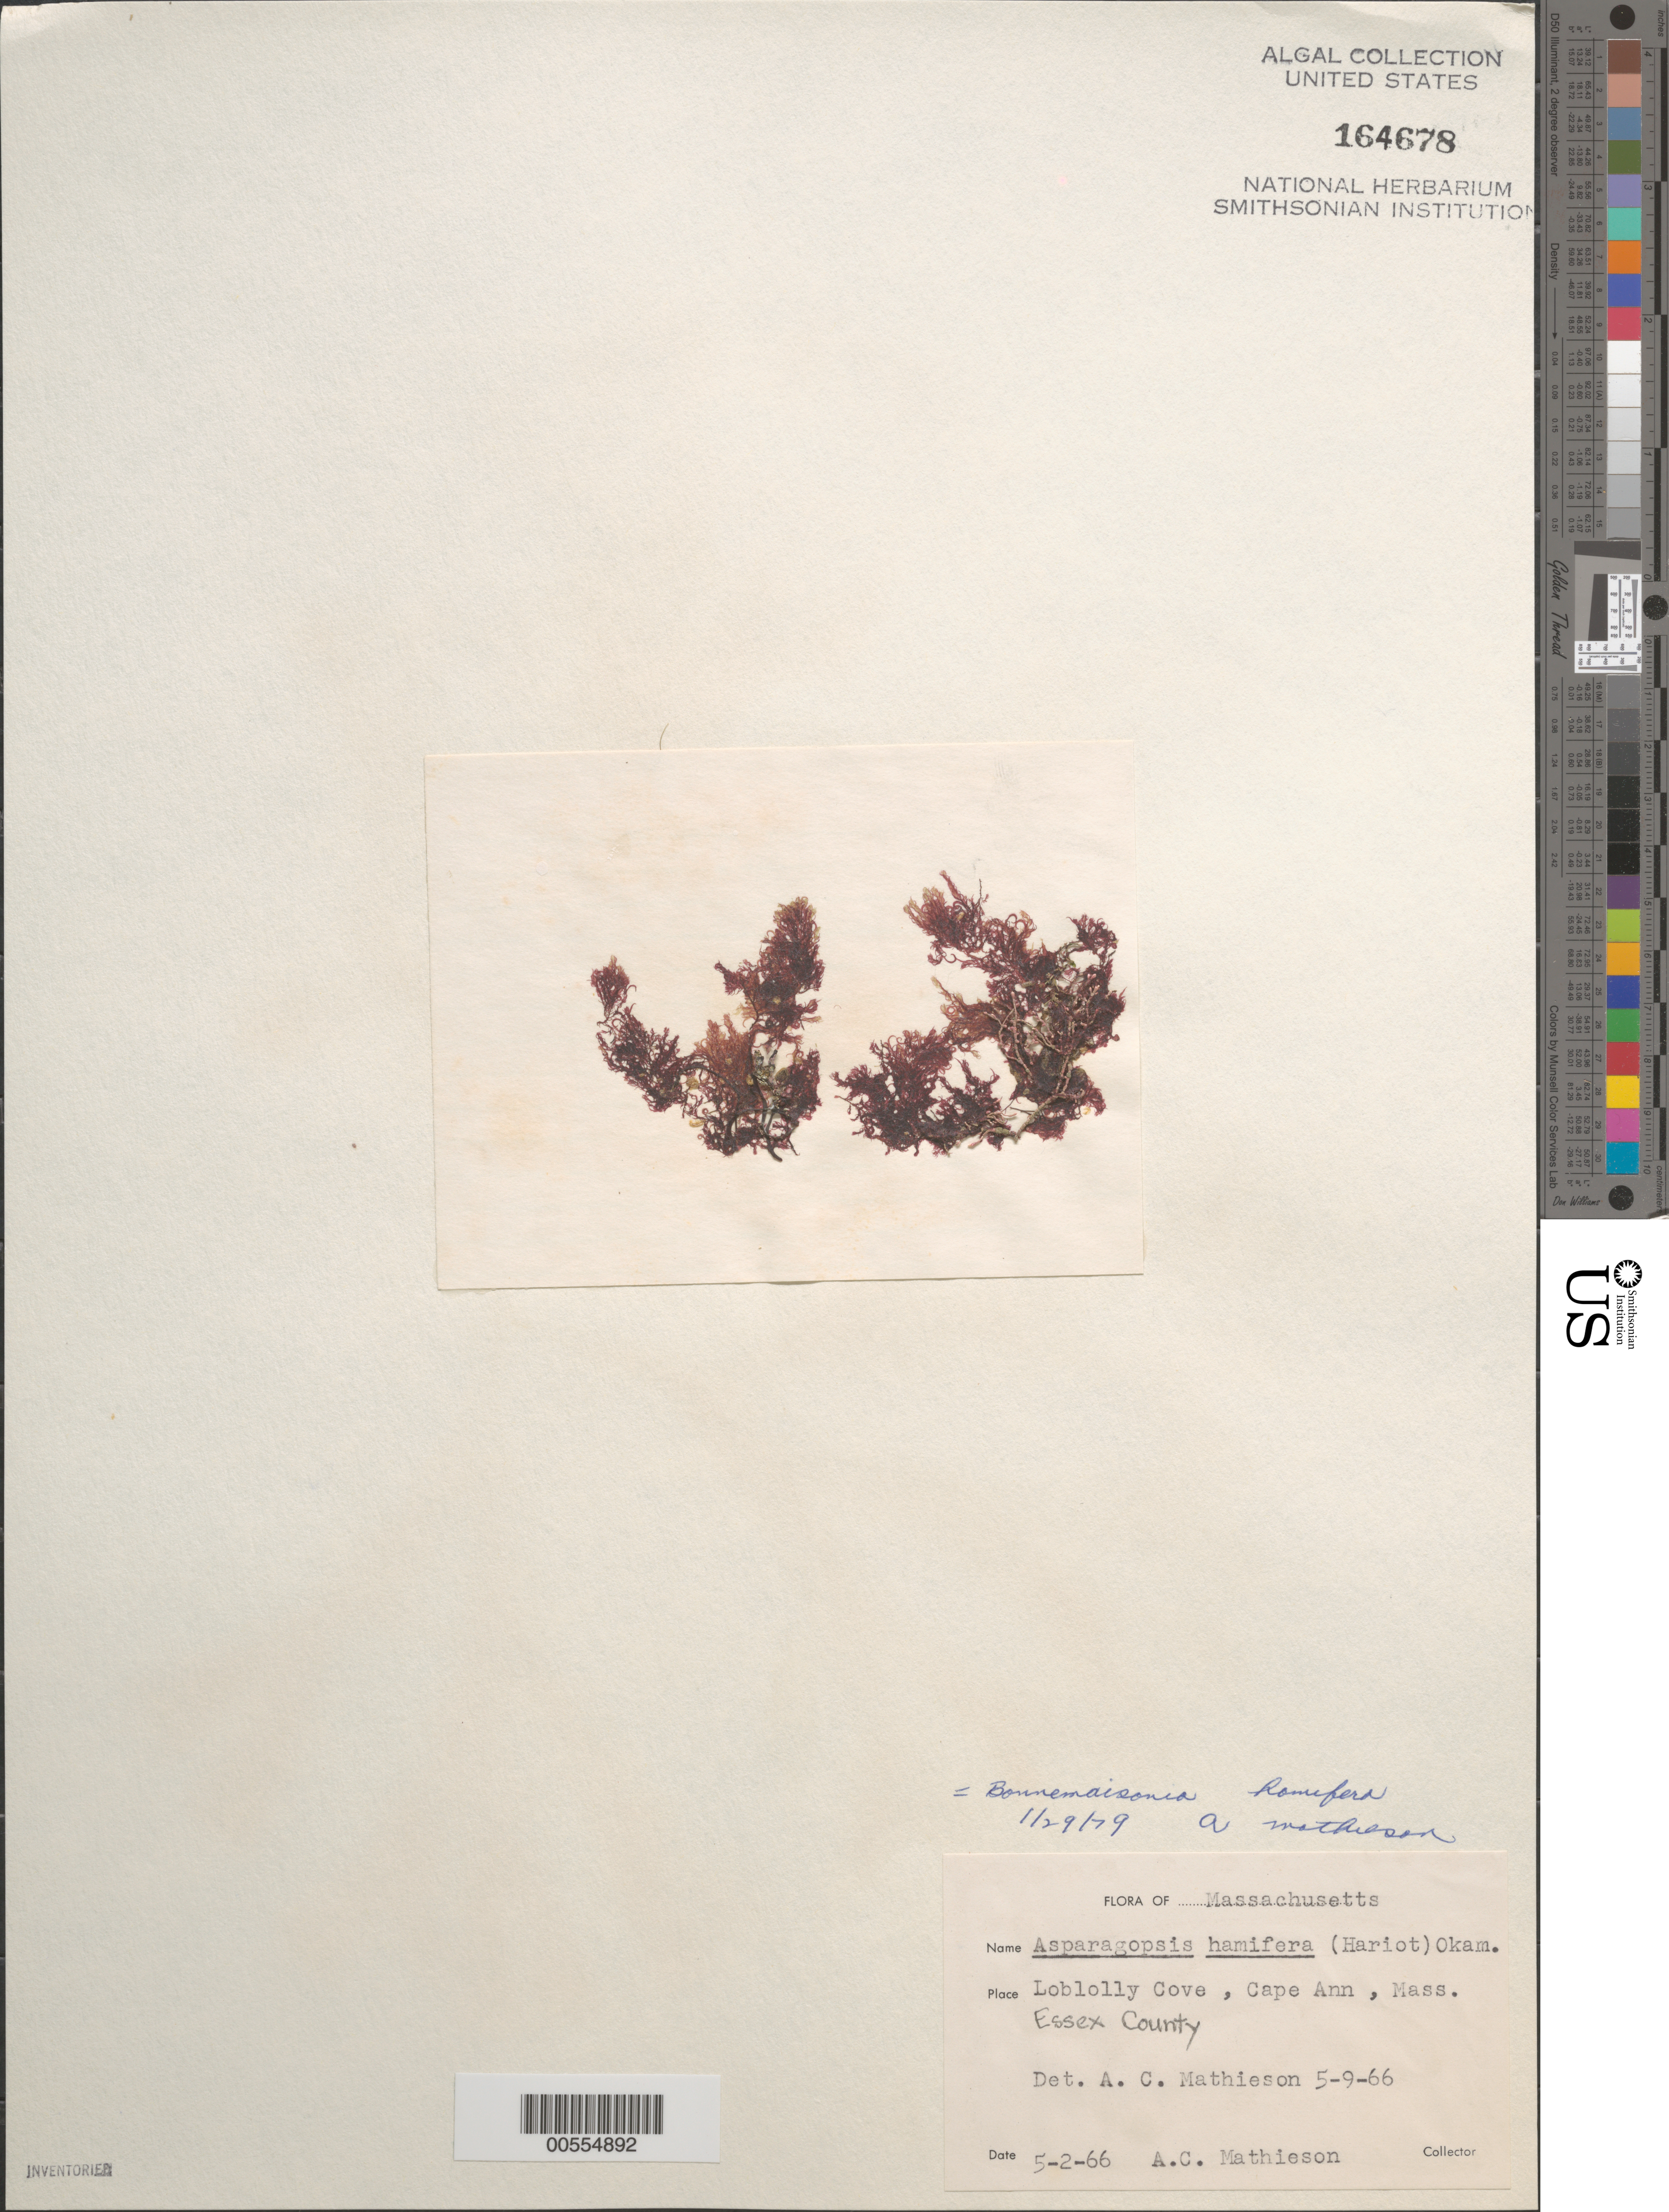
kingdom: Plantae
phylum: Rhodophyta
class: Florideophyceae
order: Bonnemaisoniales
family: Bonnemaisoniaceae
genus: Bonnemaisonia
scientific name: Bonnemaisonia hamifera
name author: P. Hariot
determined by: Mathieson, A. C.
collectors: A. C. Mathieson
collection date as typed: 02 May 1966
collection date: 1966-05-02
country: United States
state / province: Massachusetts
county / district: Essex County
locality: Loblolly Cove, Cape Ann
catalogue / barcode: US 164678